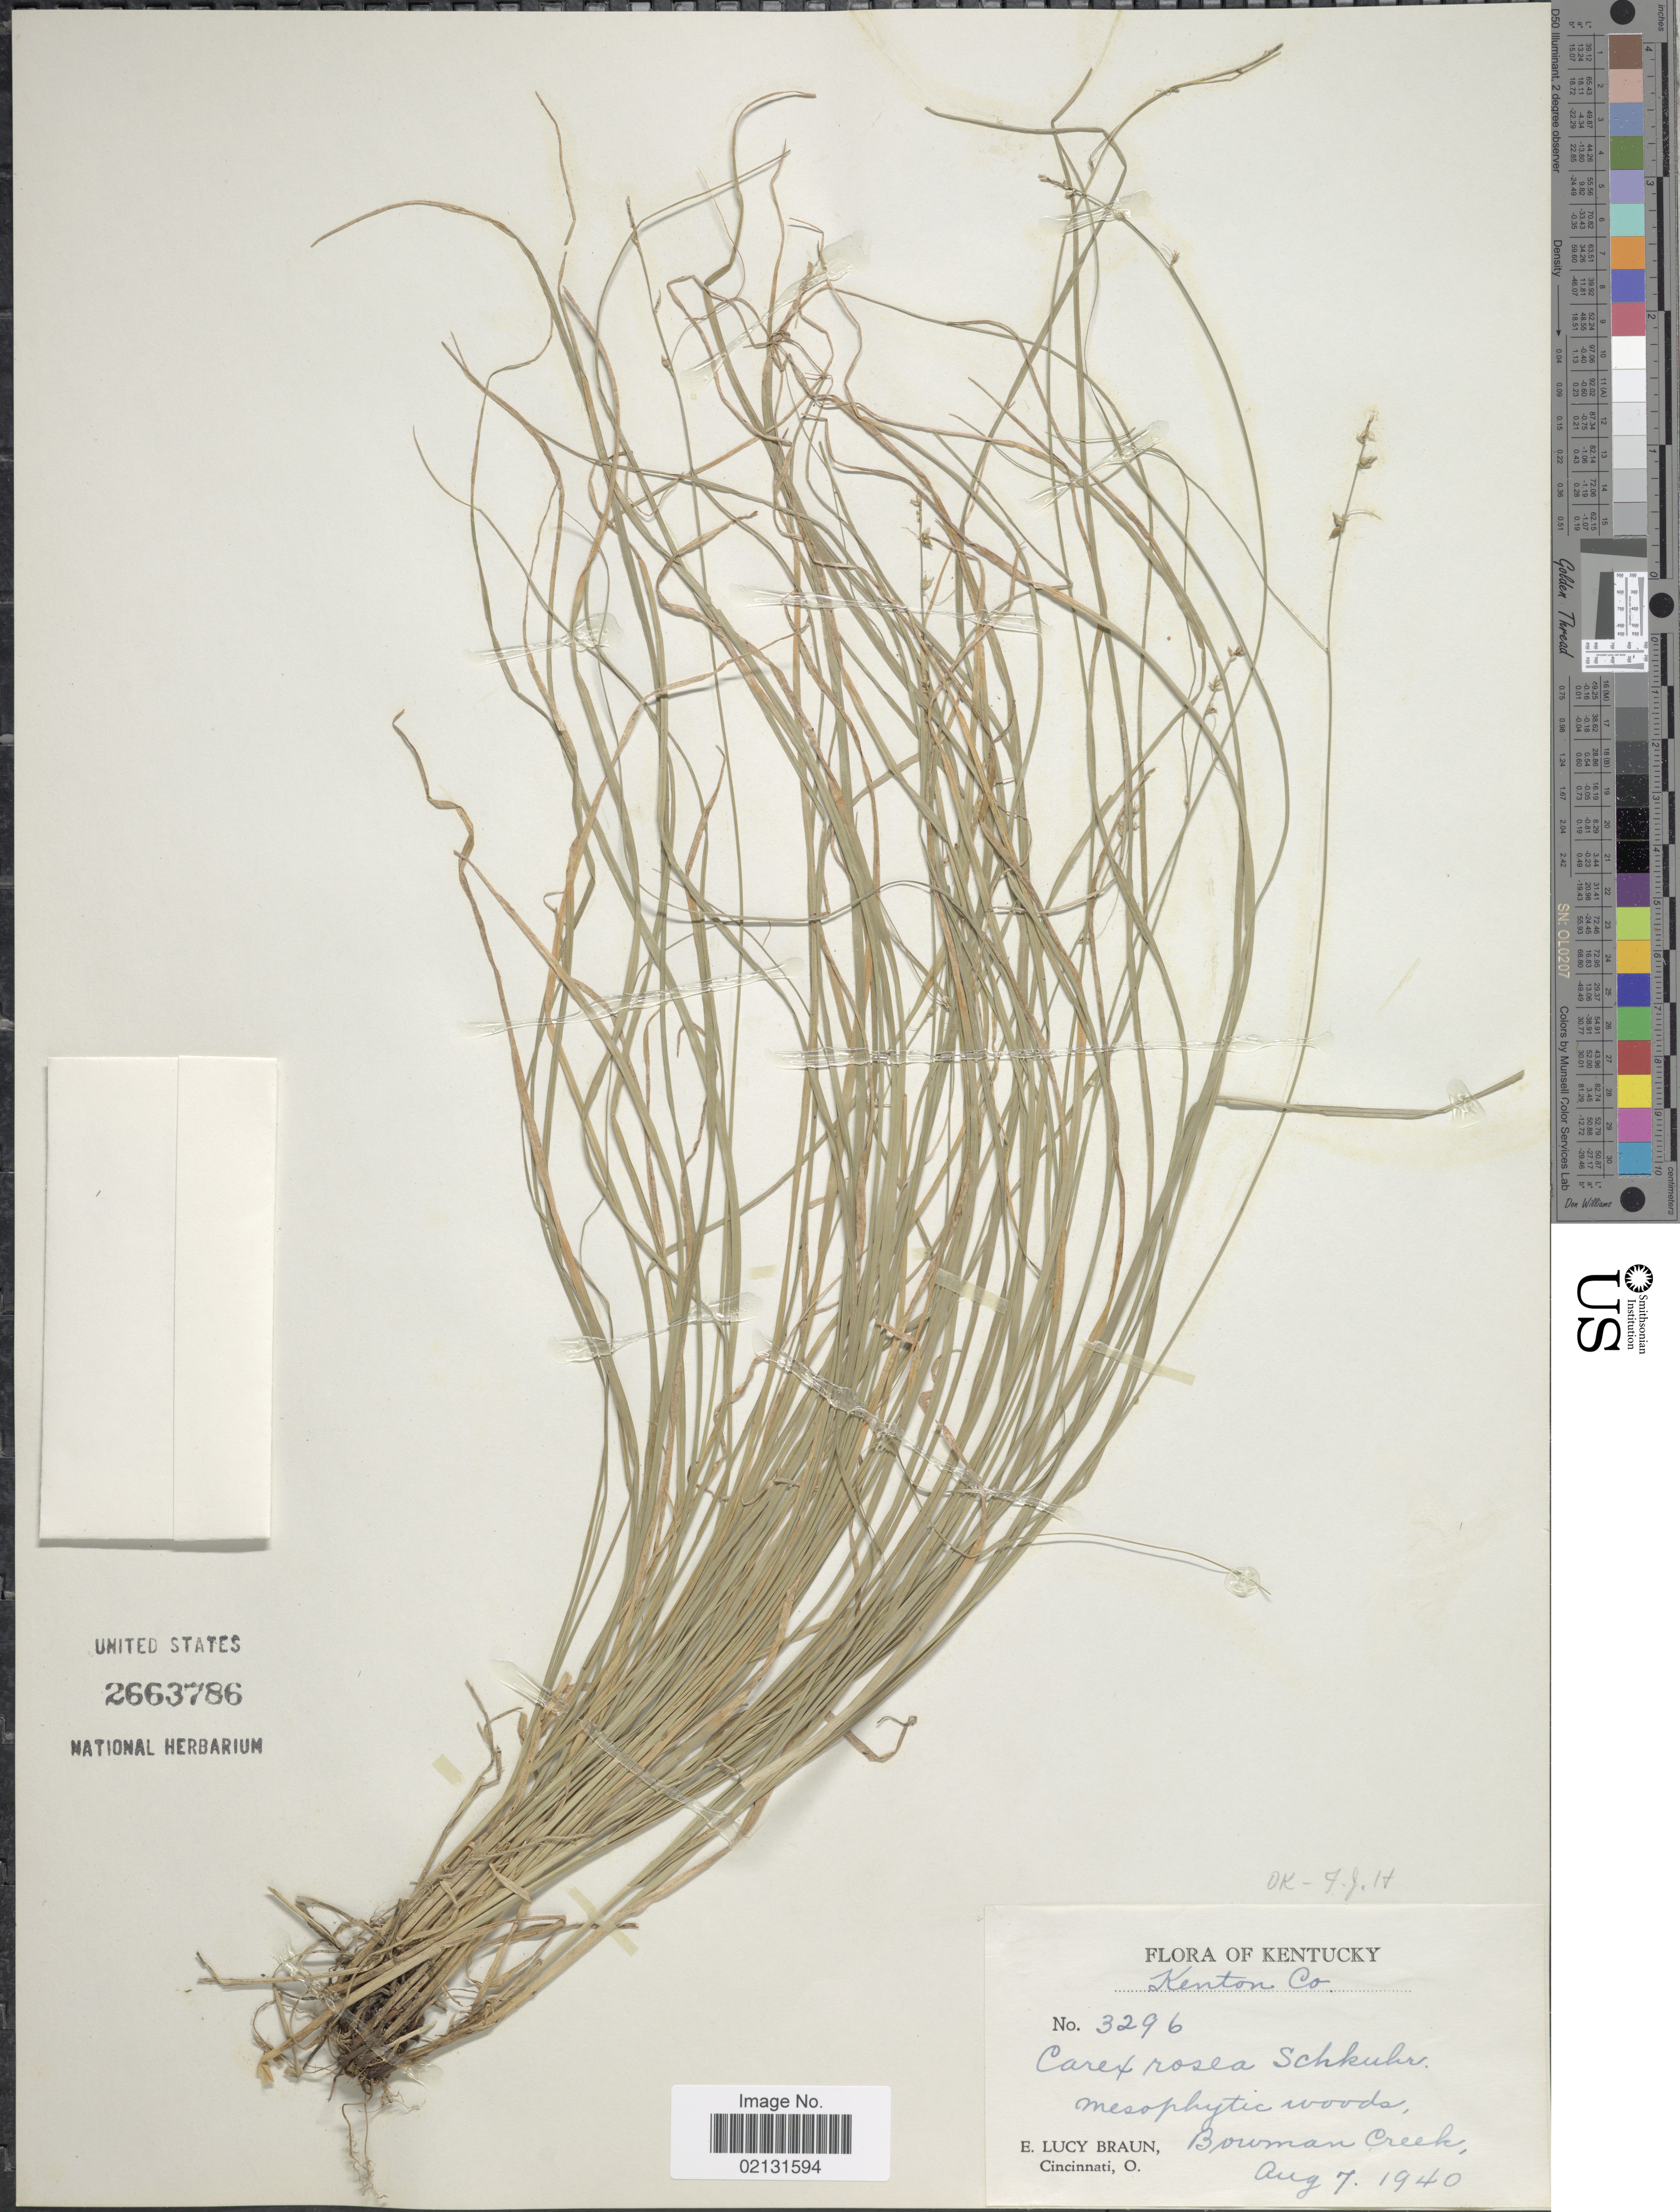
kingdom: Plantae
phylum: Tracheophyta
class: Liliopsida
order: Poales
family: Cyperaceae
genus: Carex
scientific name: Carex rosea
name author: Willd.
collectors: E. L. Braun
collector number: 3296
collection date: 1940-08-07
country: United States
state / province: Kentucky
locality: Kenton Co., Bowman Creek.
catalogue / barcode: US 2663786